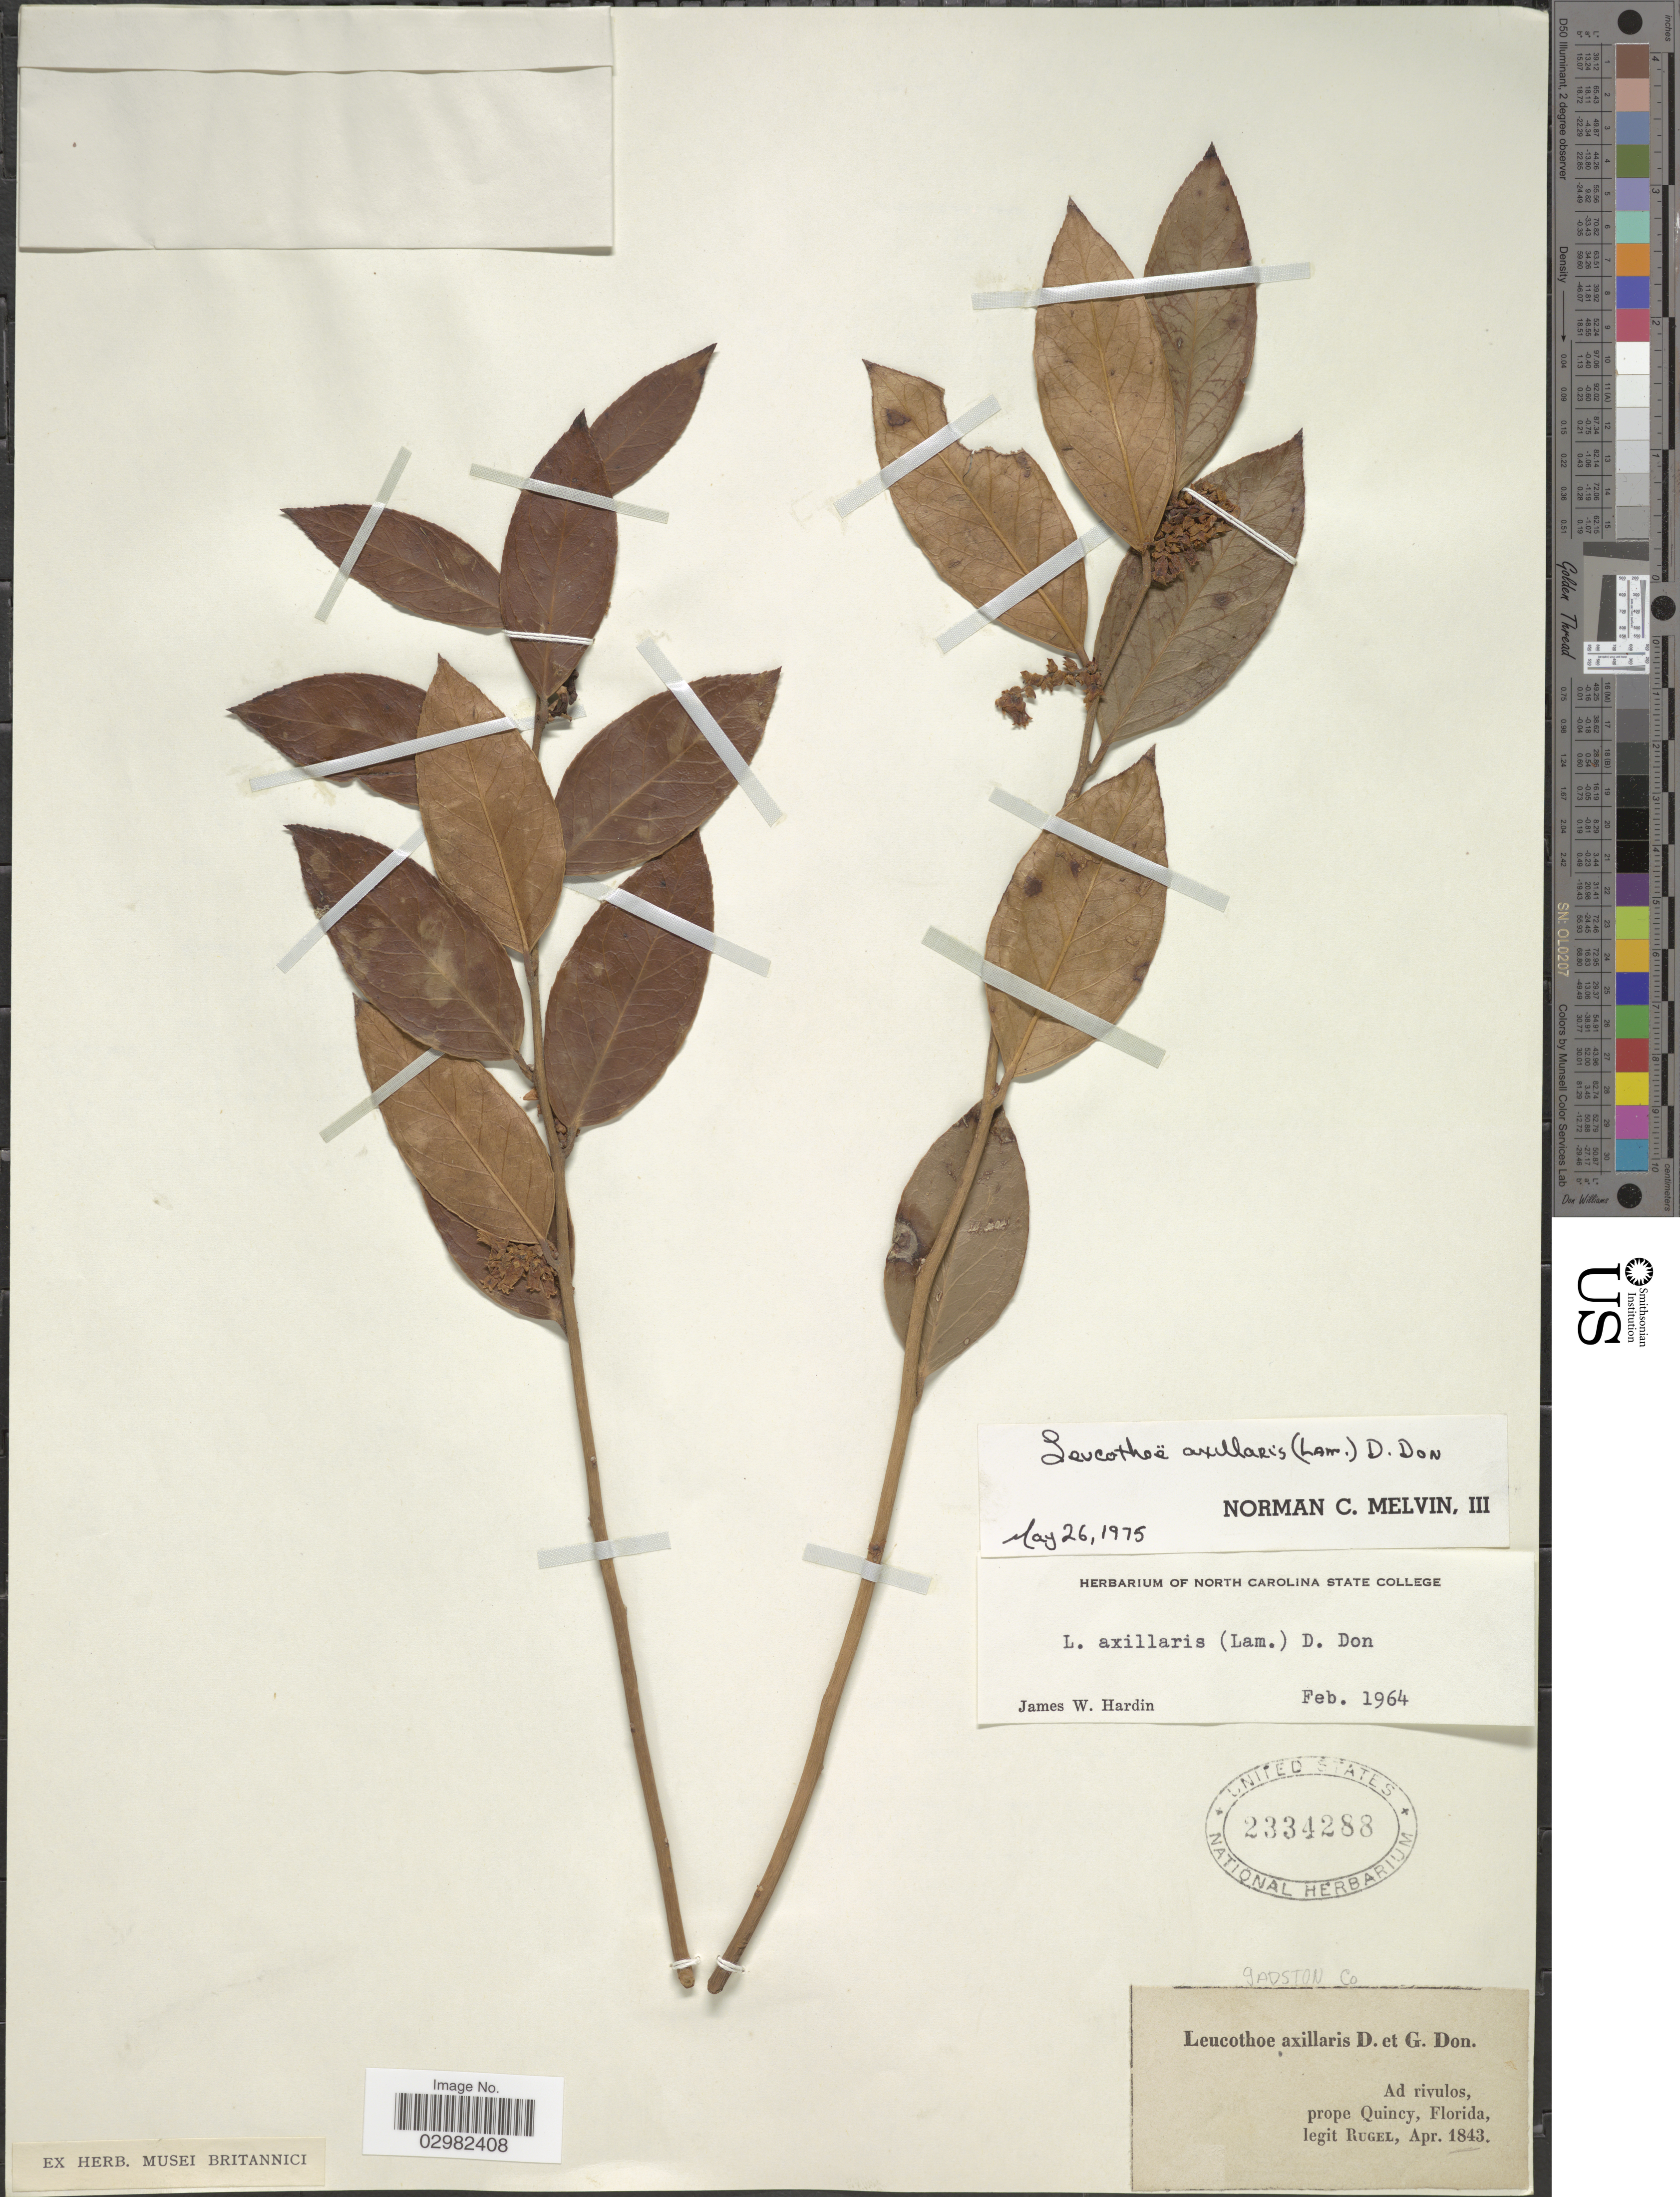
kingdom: Plantae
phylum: Tracheophyta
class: Magnoliopsida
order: Ericales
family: Ericaceae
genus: Leucothoe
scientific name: Leucothoë axillaris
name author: (Lam.) D. Don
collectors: Rugel, --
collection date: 1843-04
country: United States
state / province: Florida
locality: Prope Quincy, Gadston Co.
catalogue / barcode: US 2334288